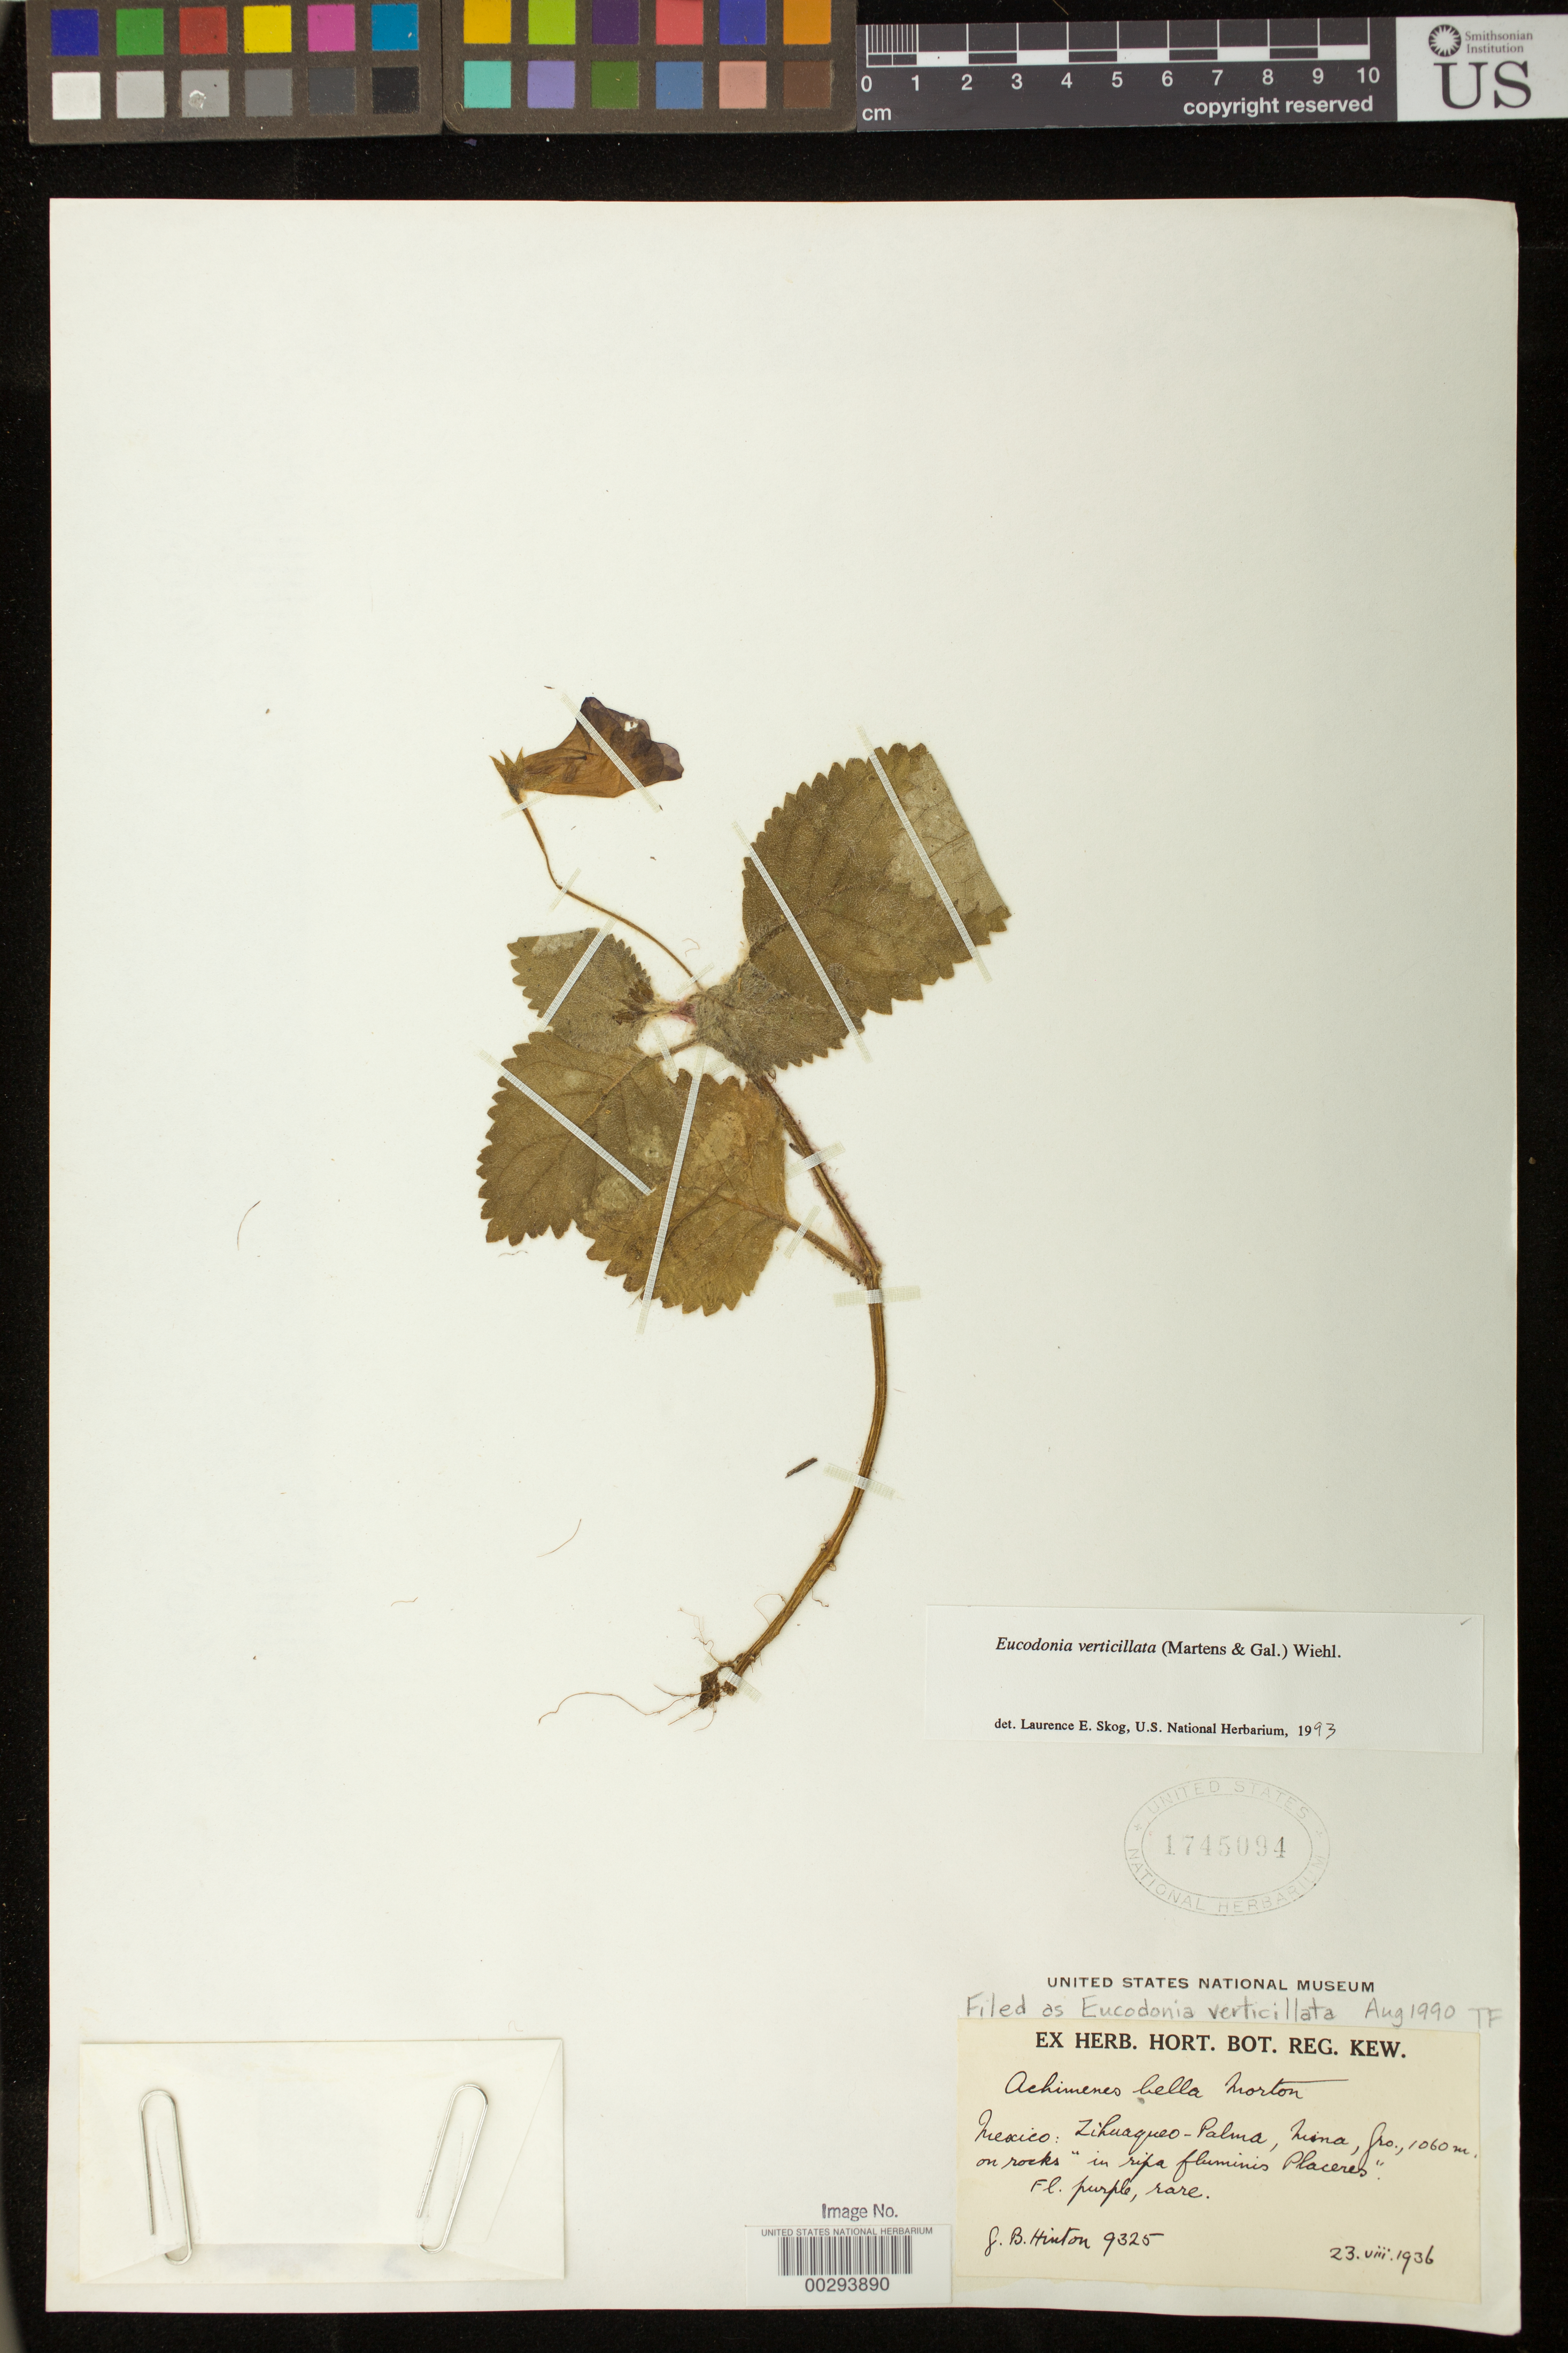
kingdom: Plantae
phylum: Tracheophyta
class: Magnoliopsida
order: Lamiales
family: Gesneriaceae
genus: Eucodonia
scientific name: Eucodonia verticillata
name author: (M. Martens & Galeotti) Wiehler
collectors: G. B. Hinton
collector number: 9325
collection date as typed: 23 Aug 1936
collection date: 1936-08-23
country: Mexico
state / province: Guerrero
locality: Zihuaqueo - Palma, Mina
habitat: On rocks "in ripa fluminis placeres"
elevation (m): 1060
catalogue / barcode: US 1745094